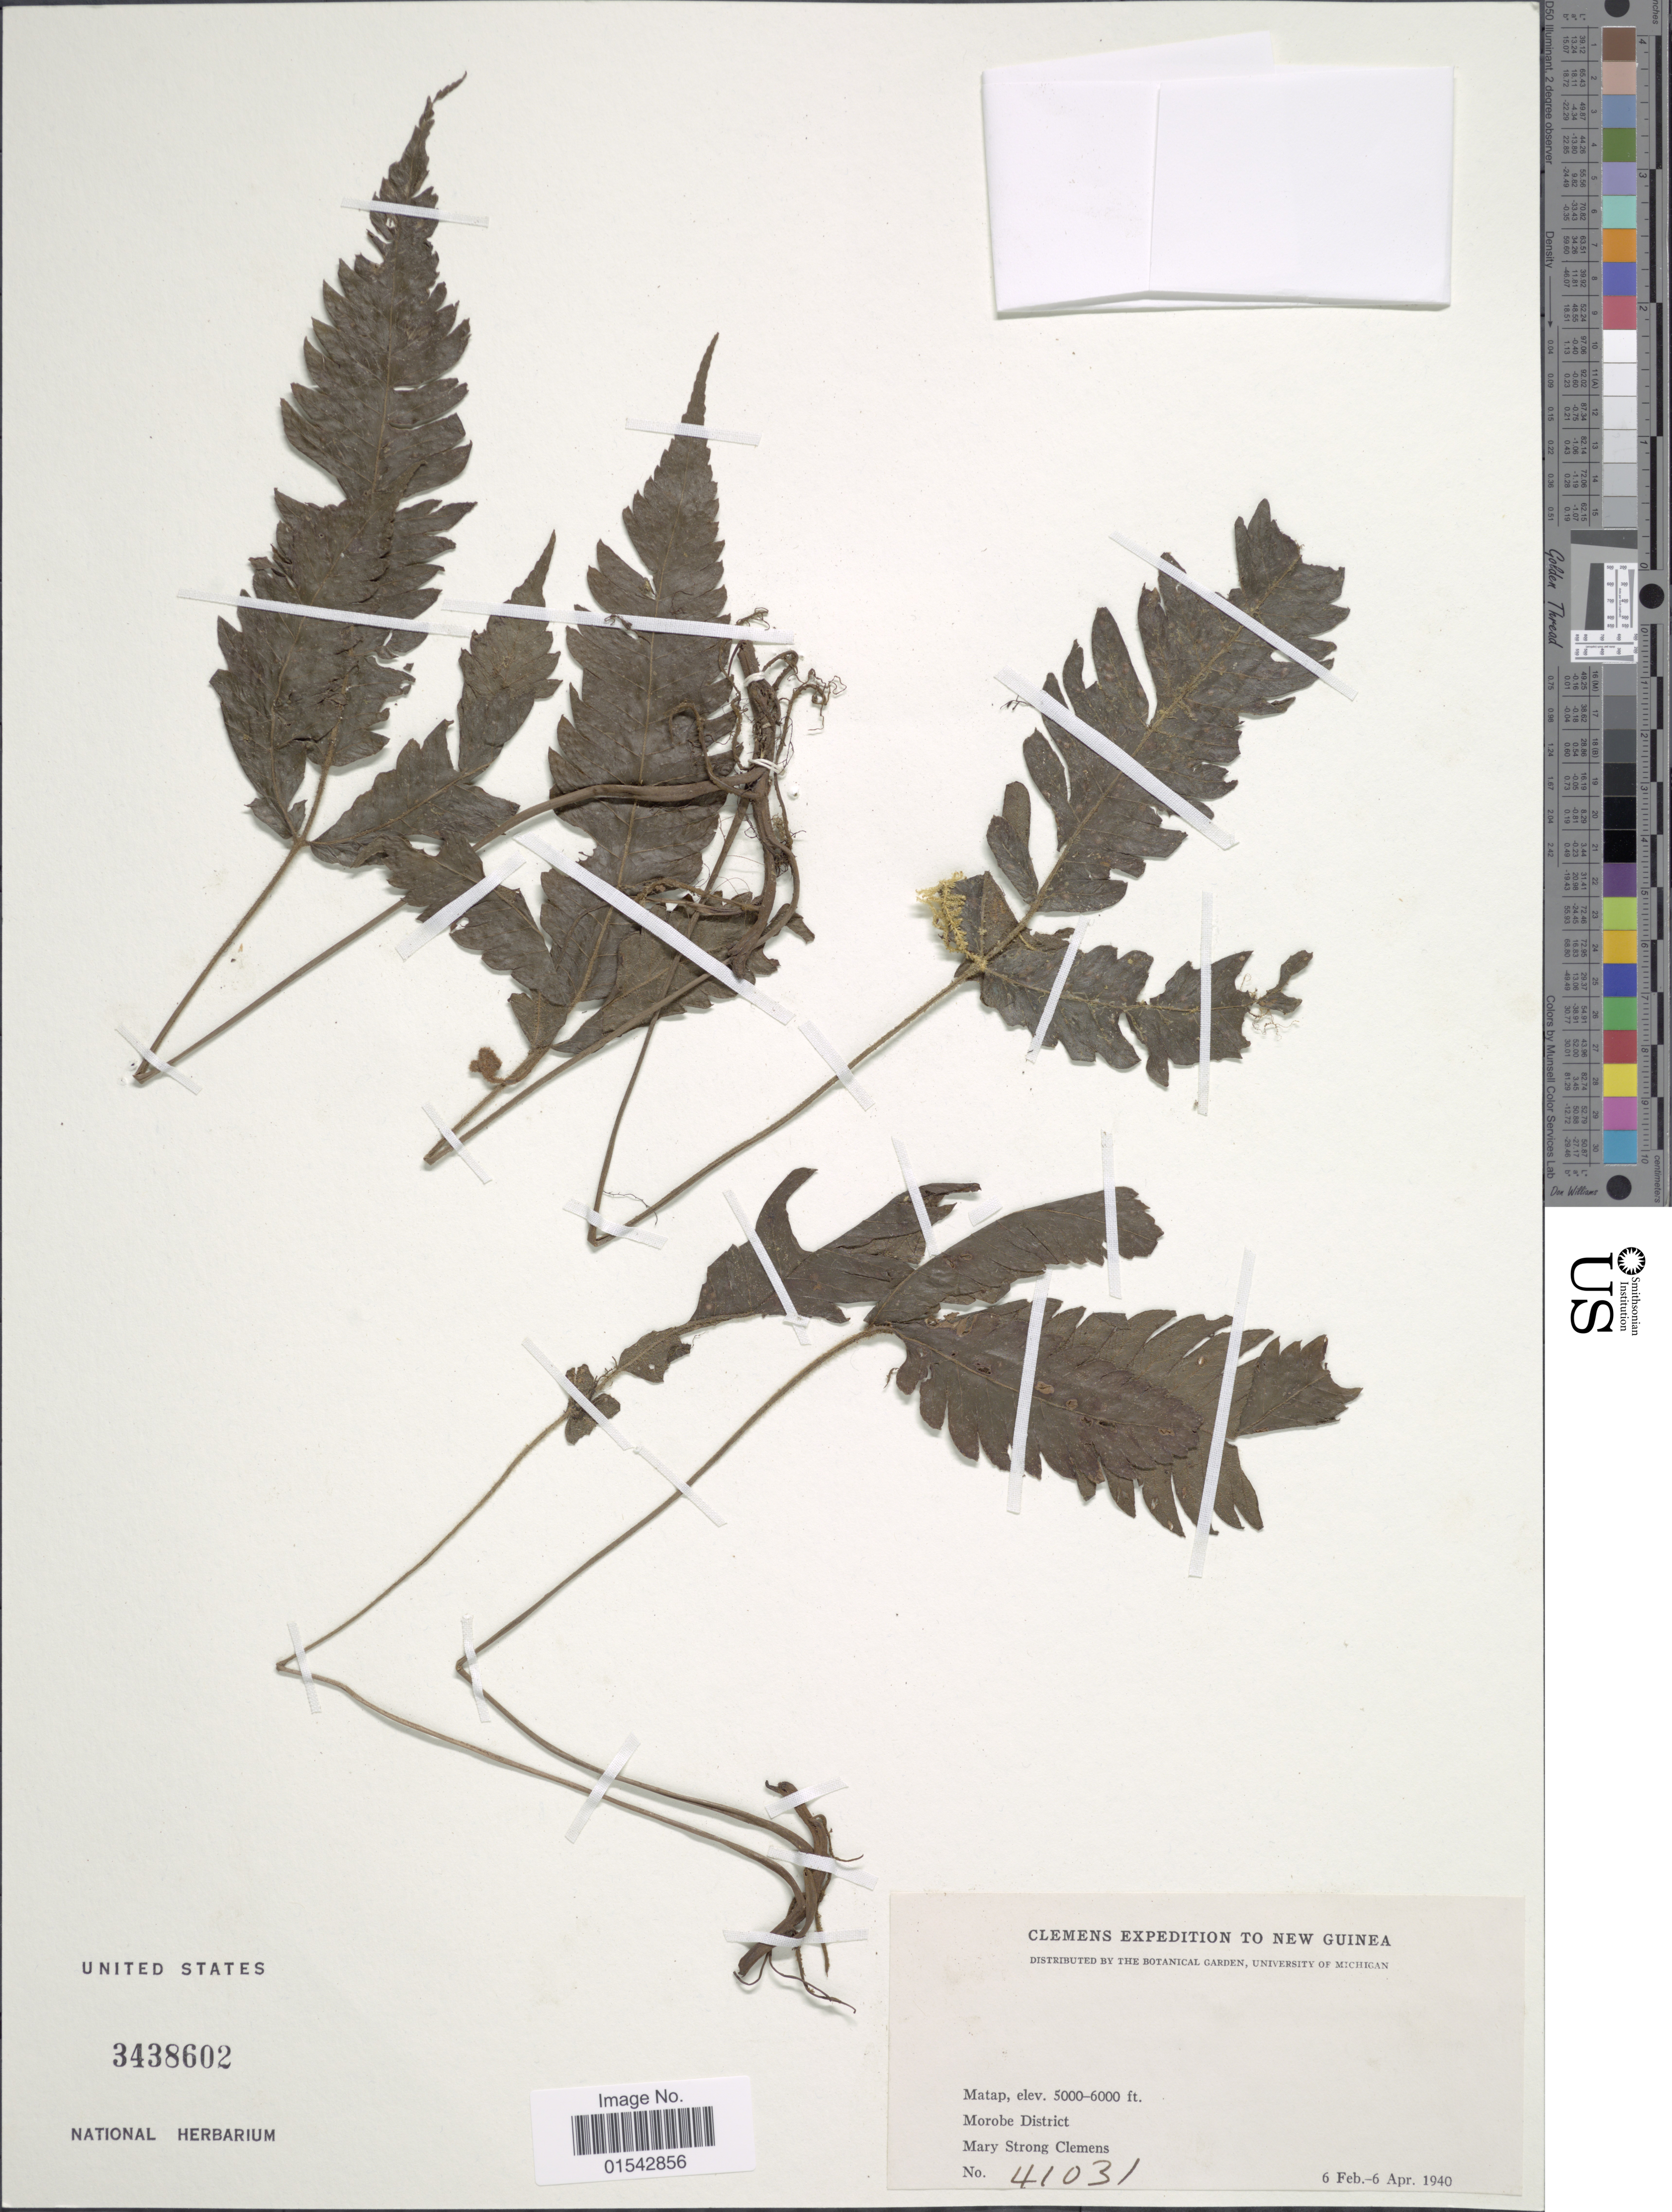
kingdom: Plantae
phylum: Tracheophyta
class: Polypodiopsida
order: Polypodiales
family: Thelypteridaceae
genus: Cyclosorus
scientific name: Cyclosorus sp.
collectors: M. S. Clemens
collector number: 41031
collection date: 1940-02-06/1940-04-06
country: Papua New Guinea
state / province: Morobe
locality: New Guinea, Morobe District, New Guinea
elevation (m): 1524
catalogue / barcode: US 3438602